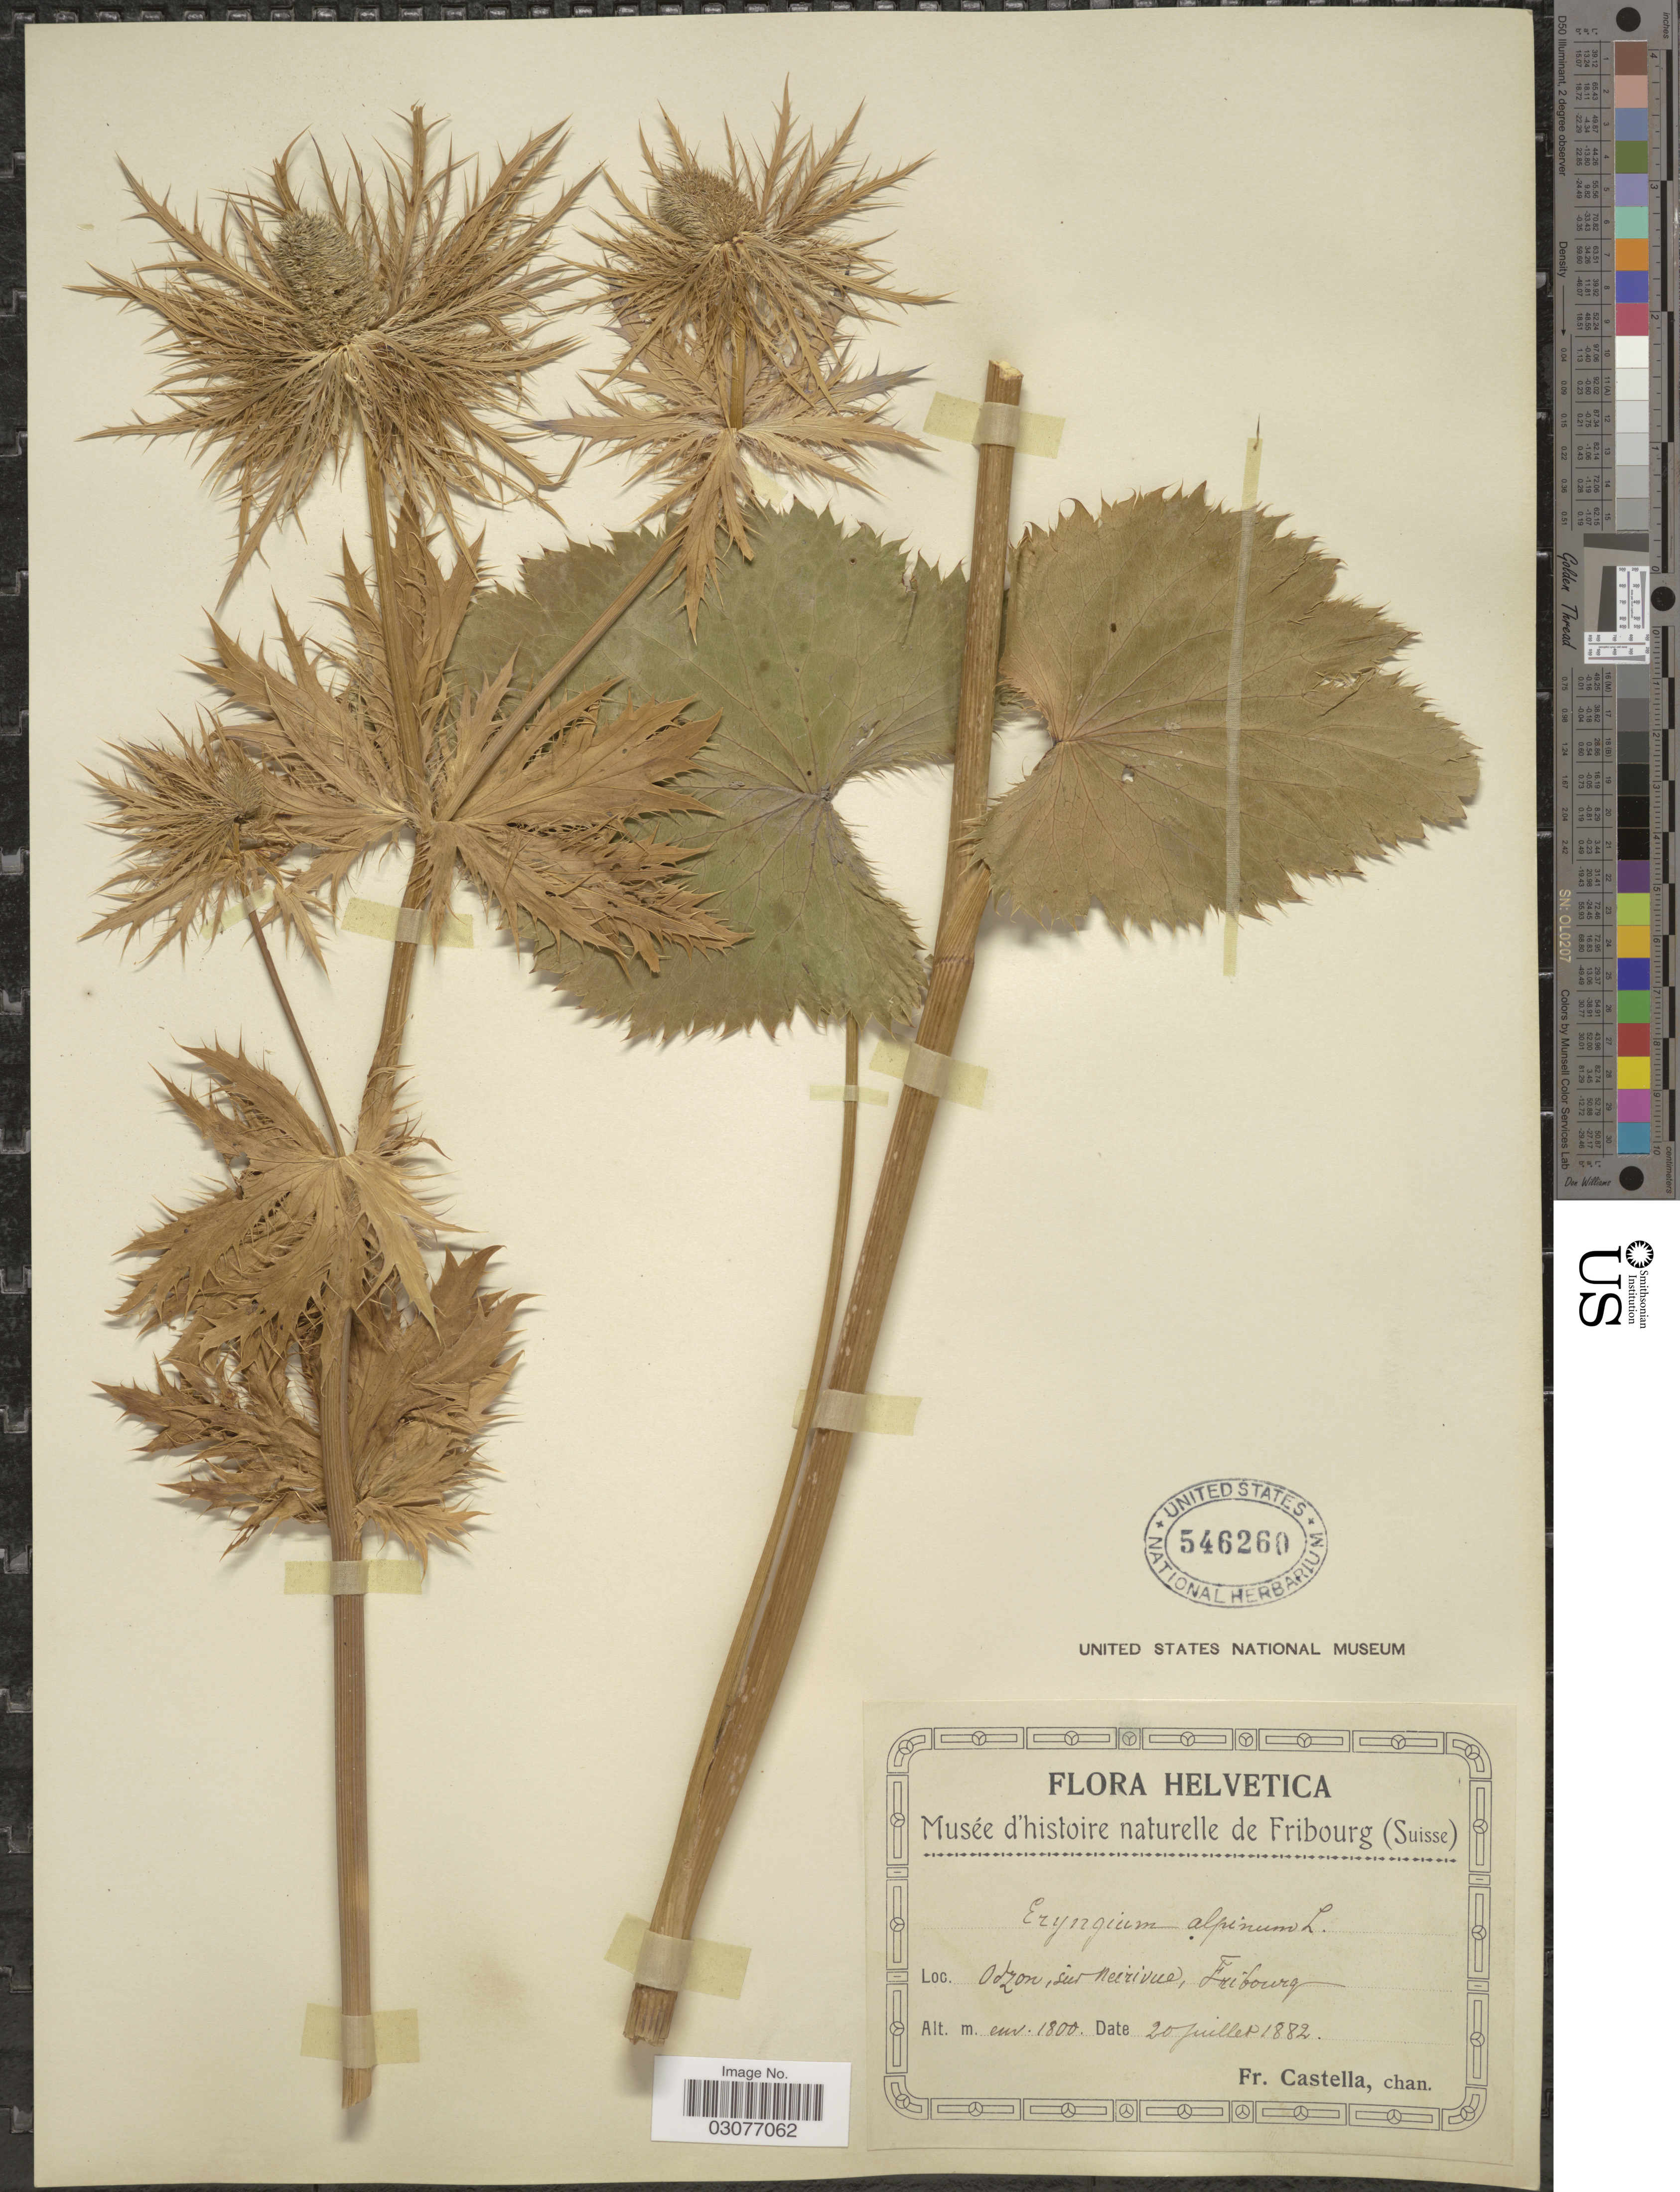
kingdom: Plantae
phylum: Tracheophyta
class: Magnoliopsida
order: Apiales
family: Apiaceae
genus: Eryngium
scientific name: Eryngium alpinum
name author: L.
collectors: Fr. Castella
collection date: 1882-07-20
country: Switzerland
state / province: Fribourg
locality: Helvetica. Odzon, súr Neirivue.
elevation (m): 1800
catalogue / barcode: US 546260